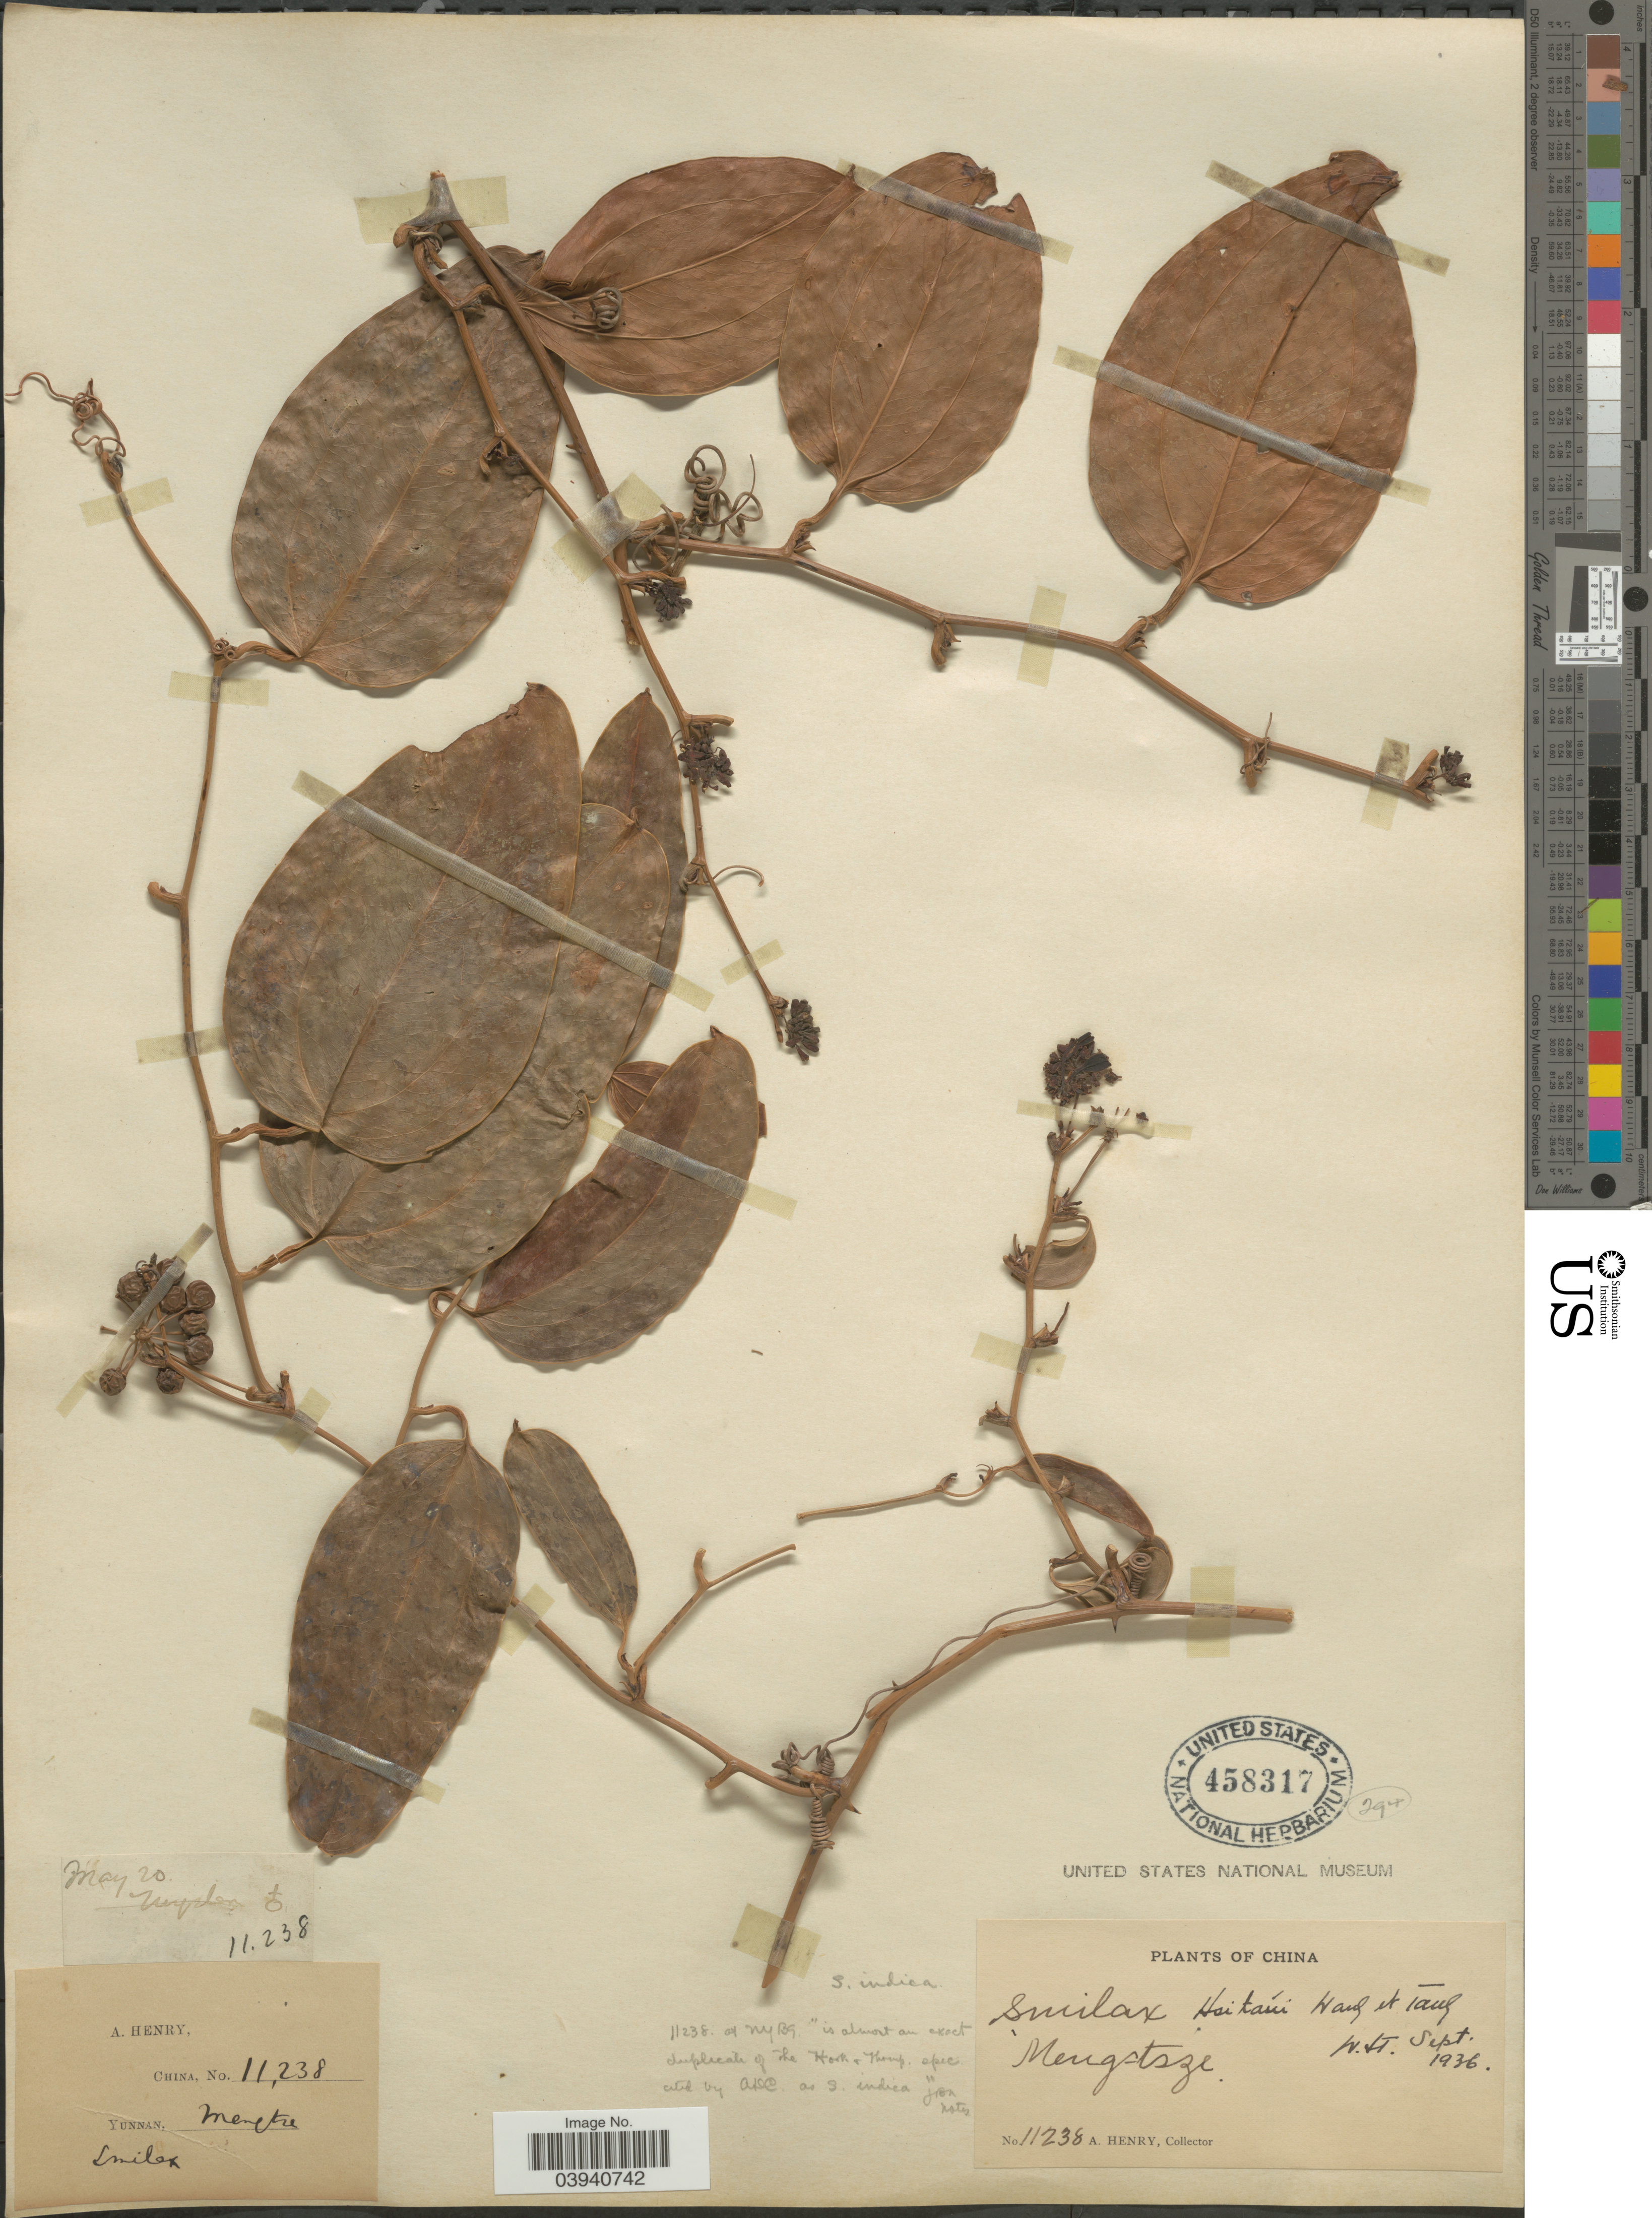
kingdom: Plantae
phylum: Tracheophyta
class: Liliopsida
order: Liliales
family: Smilacaceae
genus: Smilax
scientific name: Smilax bracteata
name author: C. Presl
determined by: Strong, Mark T., (BOT), Smithsonian Institution - National Museum of Natural History (UNITED STATES)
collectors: A. Henry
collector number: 11238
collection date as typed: Transcribed d/m/y: /5/20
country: China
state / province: Yunnan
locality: Meng-tsze.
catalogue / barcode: US 458317